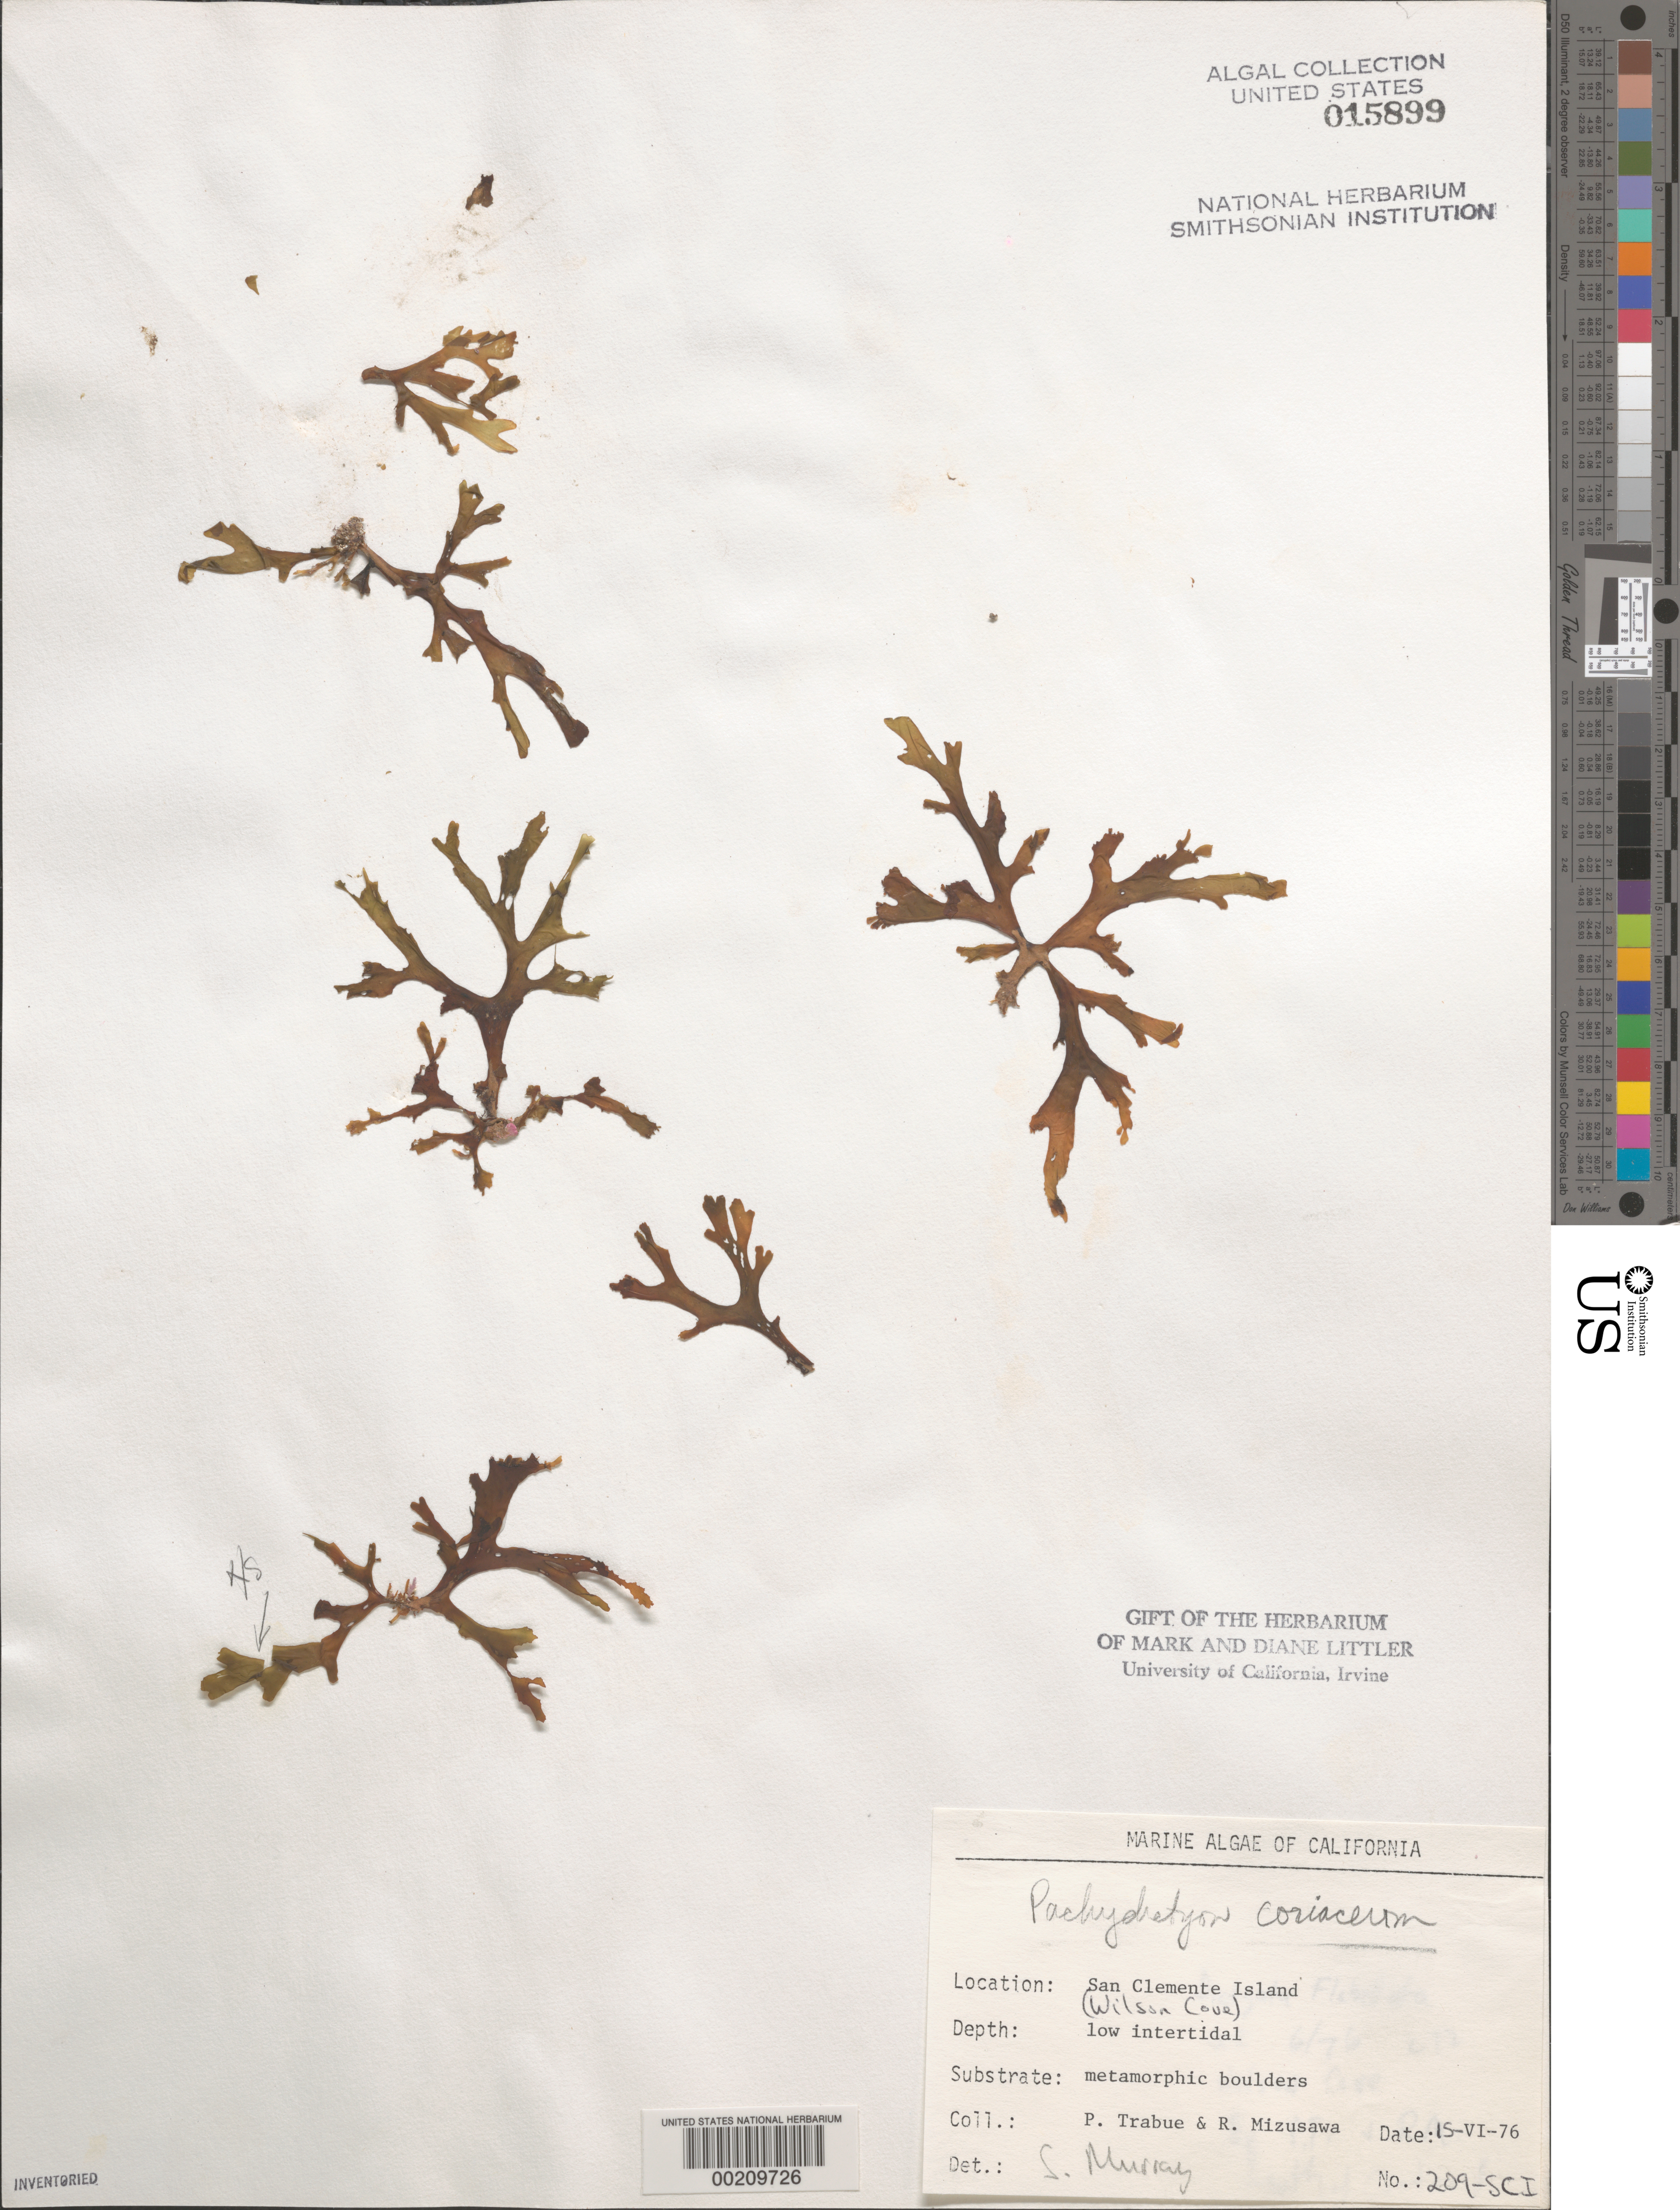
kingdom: Chromista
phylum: Ochrophyta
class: Phaeophyceae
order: Dictyotales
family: Dictyotaceae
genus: Pachydictyon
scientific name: Pachydictyon coriaceum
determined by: Murray, S. N.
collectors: P. J. Trabue & R. Mizusawa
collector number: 209-SCI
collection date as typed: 15 Jun 1976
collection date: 1976-06-15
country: United States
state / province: California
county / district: Los Angeles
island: San Clemente Island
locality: Wilson Cove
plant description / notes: BLM-SOCALBIGHT Rocky Intertidal Survey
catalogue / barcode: US 15899